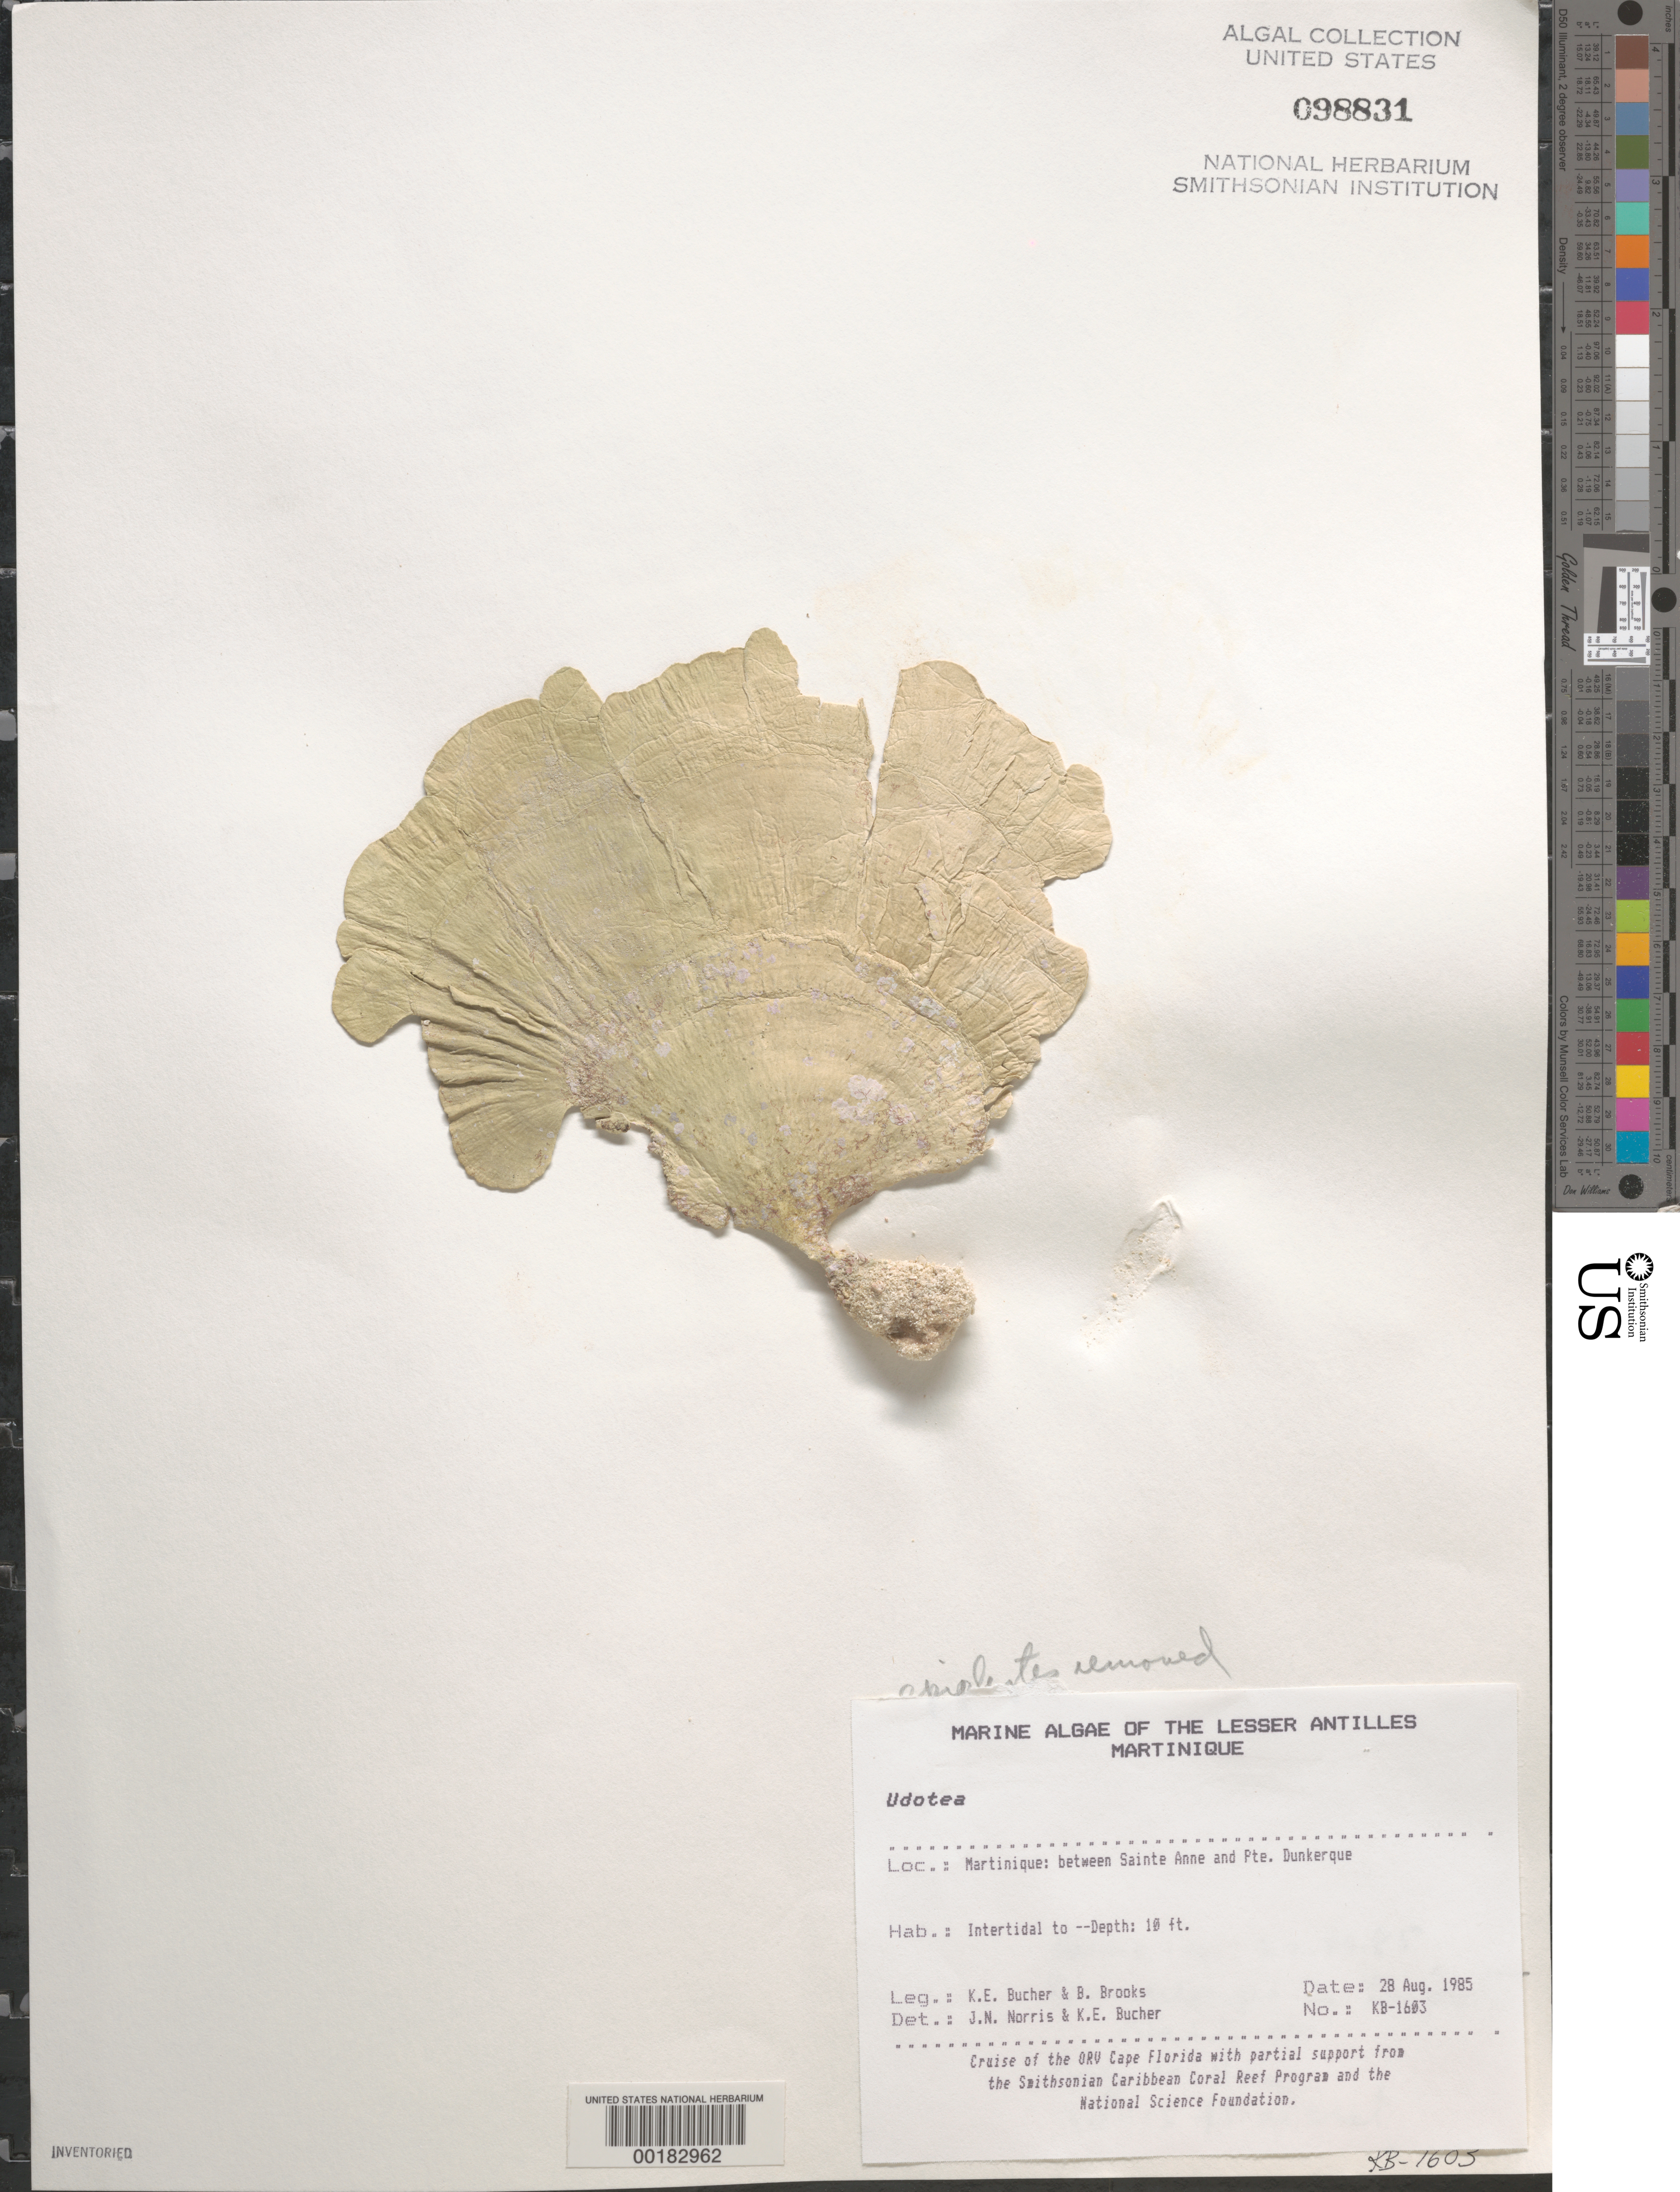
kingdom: Plantae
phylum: Chlorophyta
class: Ulvophyceae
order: Bryopsidales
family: Udoteaceae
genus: Udotea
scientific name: Udotea sp.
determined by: Norris, J. N.; Bucher, K. E.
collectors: K. E. Bucher & B. Brooks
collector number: Kb-1603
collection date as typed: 28 Aug 1985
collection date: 1985-08-28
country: Martinique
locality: Between Sainte Anne and Pointe Dunkerque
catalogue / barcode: US 98831